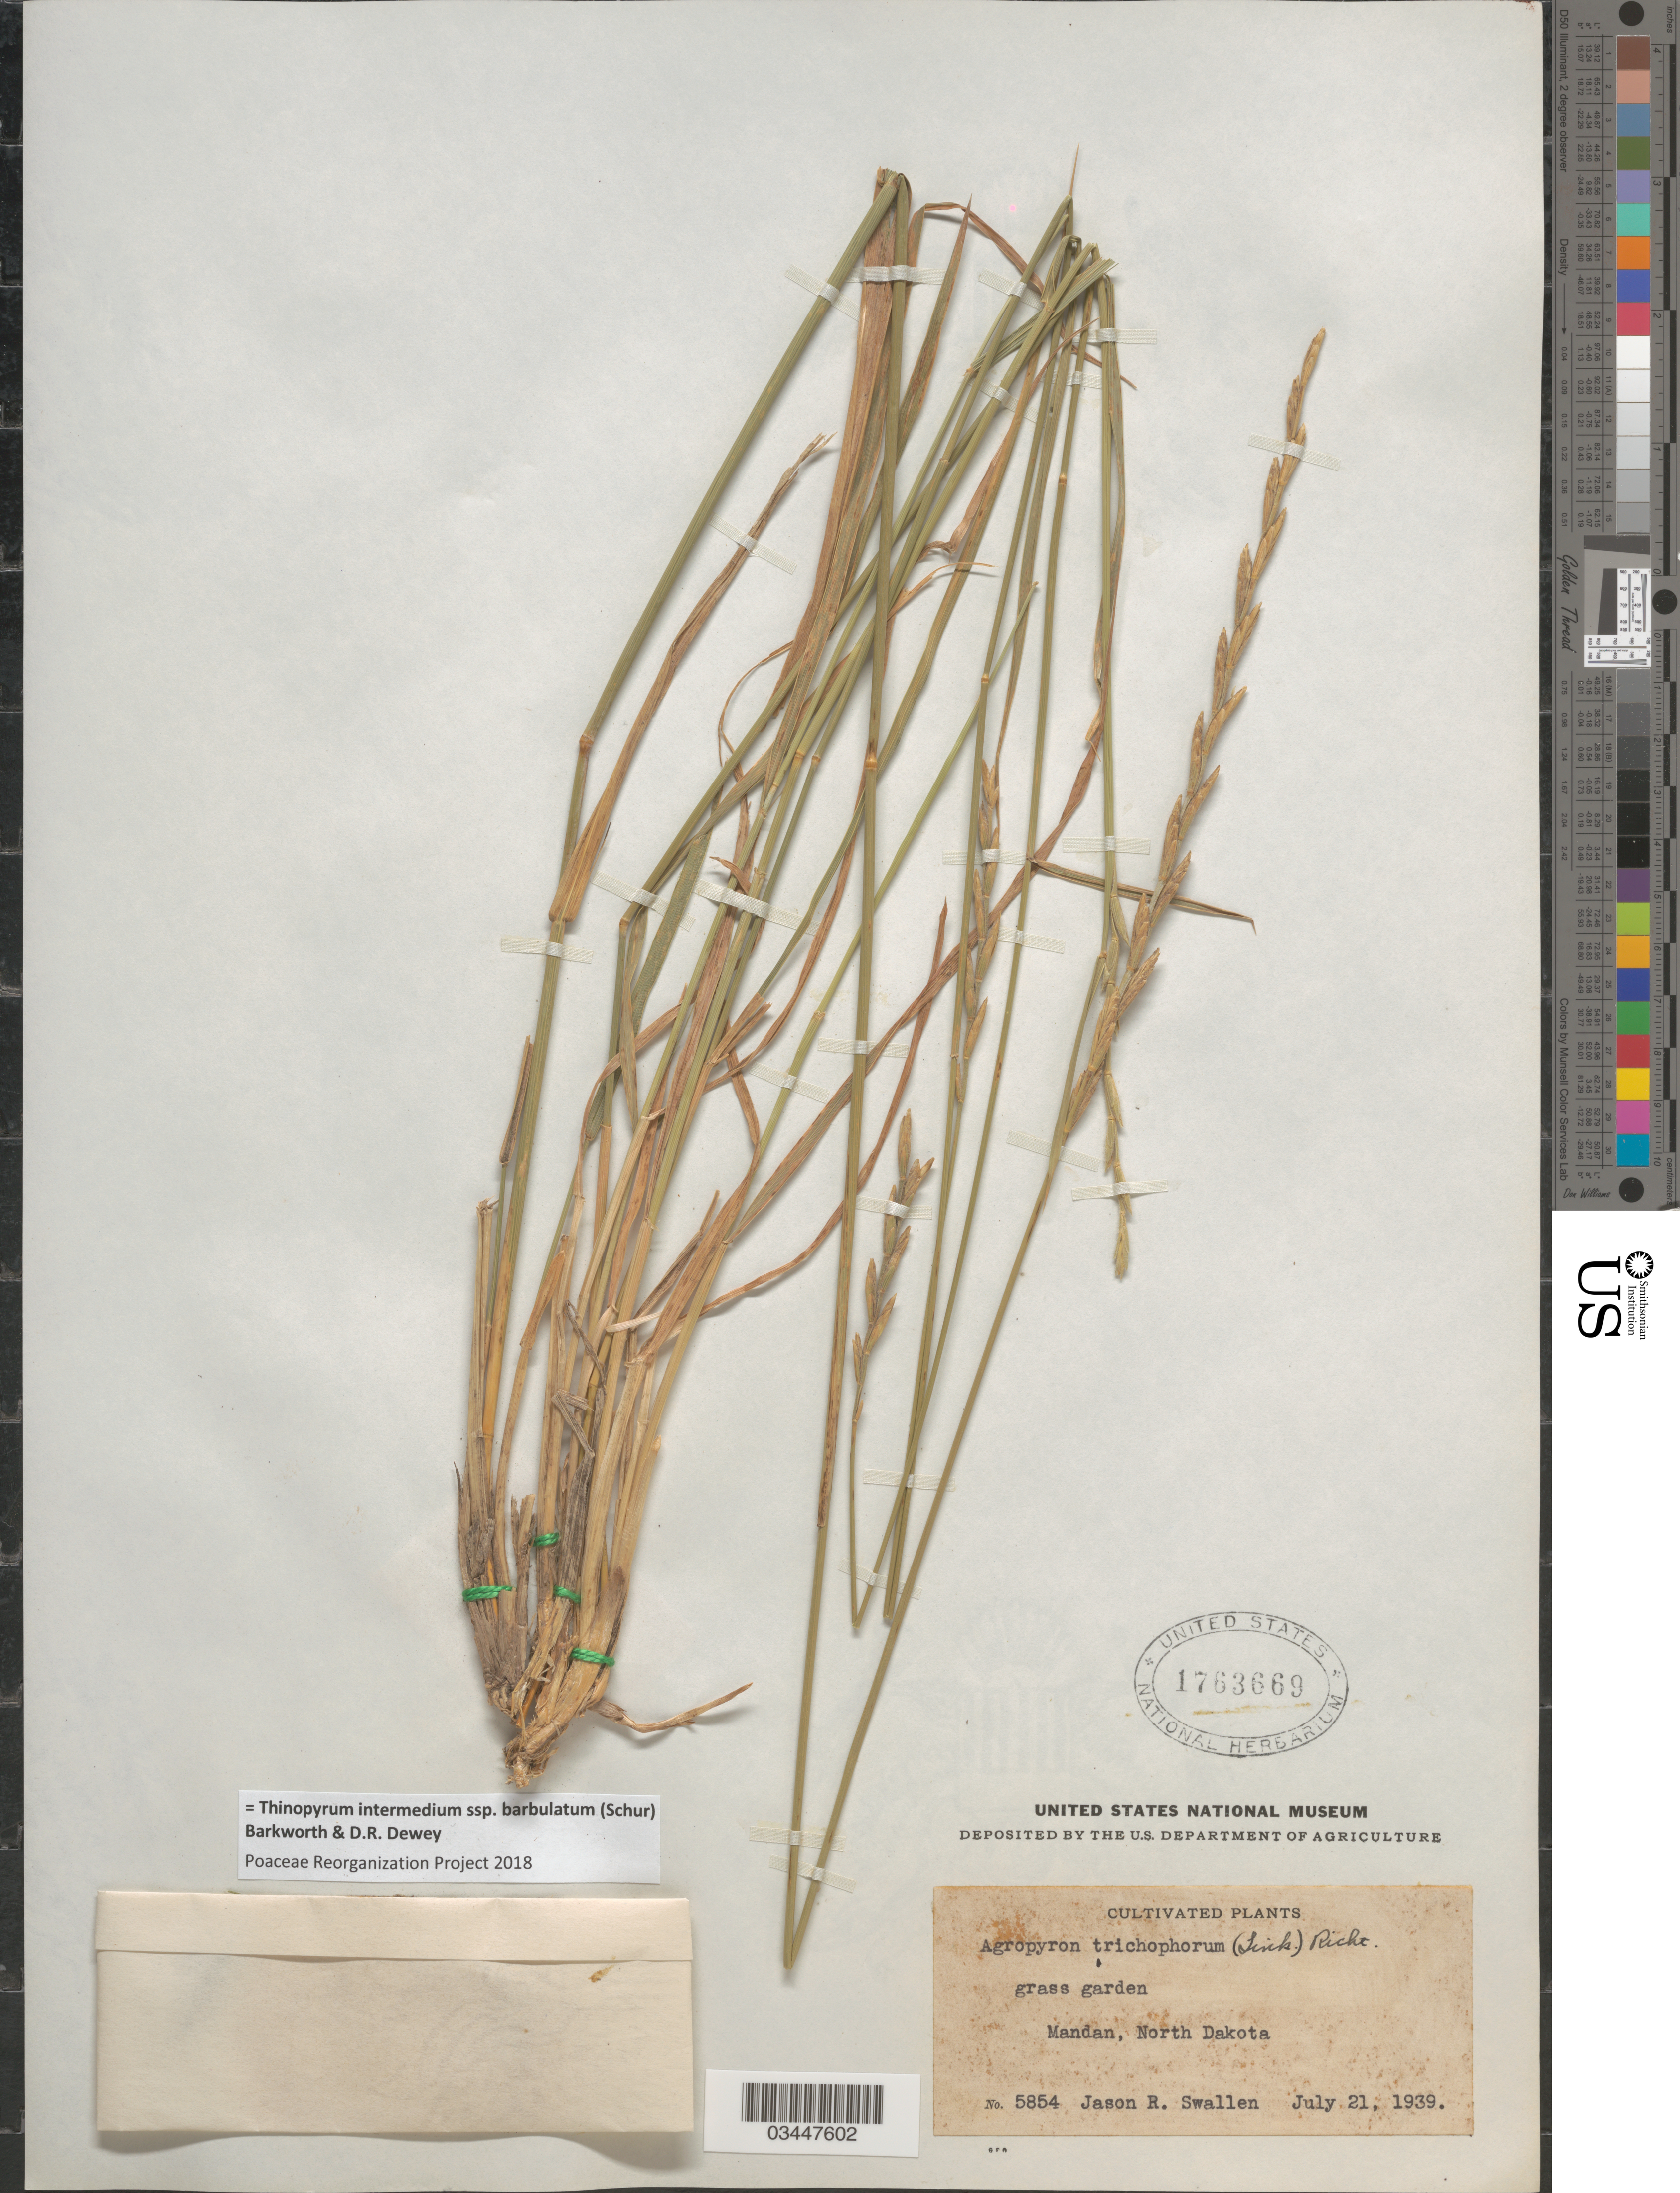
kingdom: Plantae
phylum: Tracheophyta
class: Liliopsida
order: Poales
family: Poaceae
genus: Thinopyrum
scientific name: Thinopyrum intermedium subsp. barbulatum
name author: (Schur) Barkworth & Dewey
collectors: J. R. Swallen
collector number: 5854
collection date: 1939-07-21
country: United States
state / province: North Dakota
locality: Grass garden. Mandan.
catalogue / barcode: US 1763669